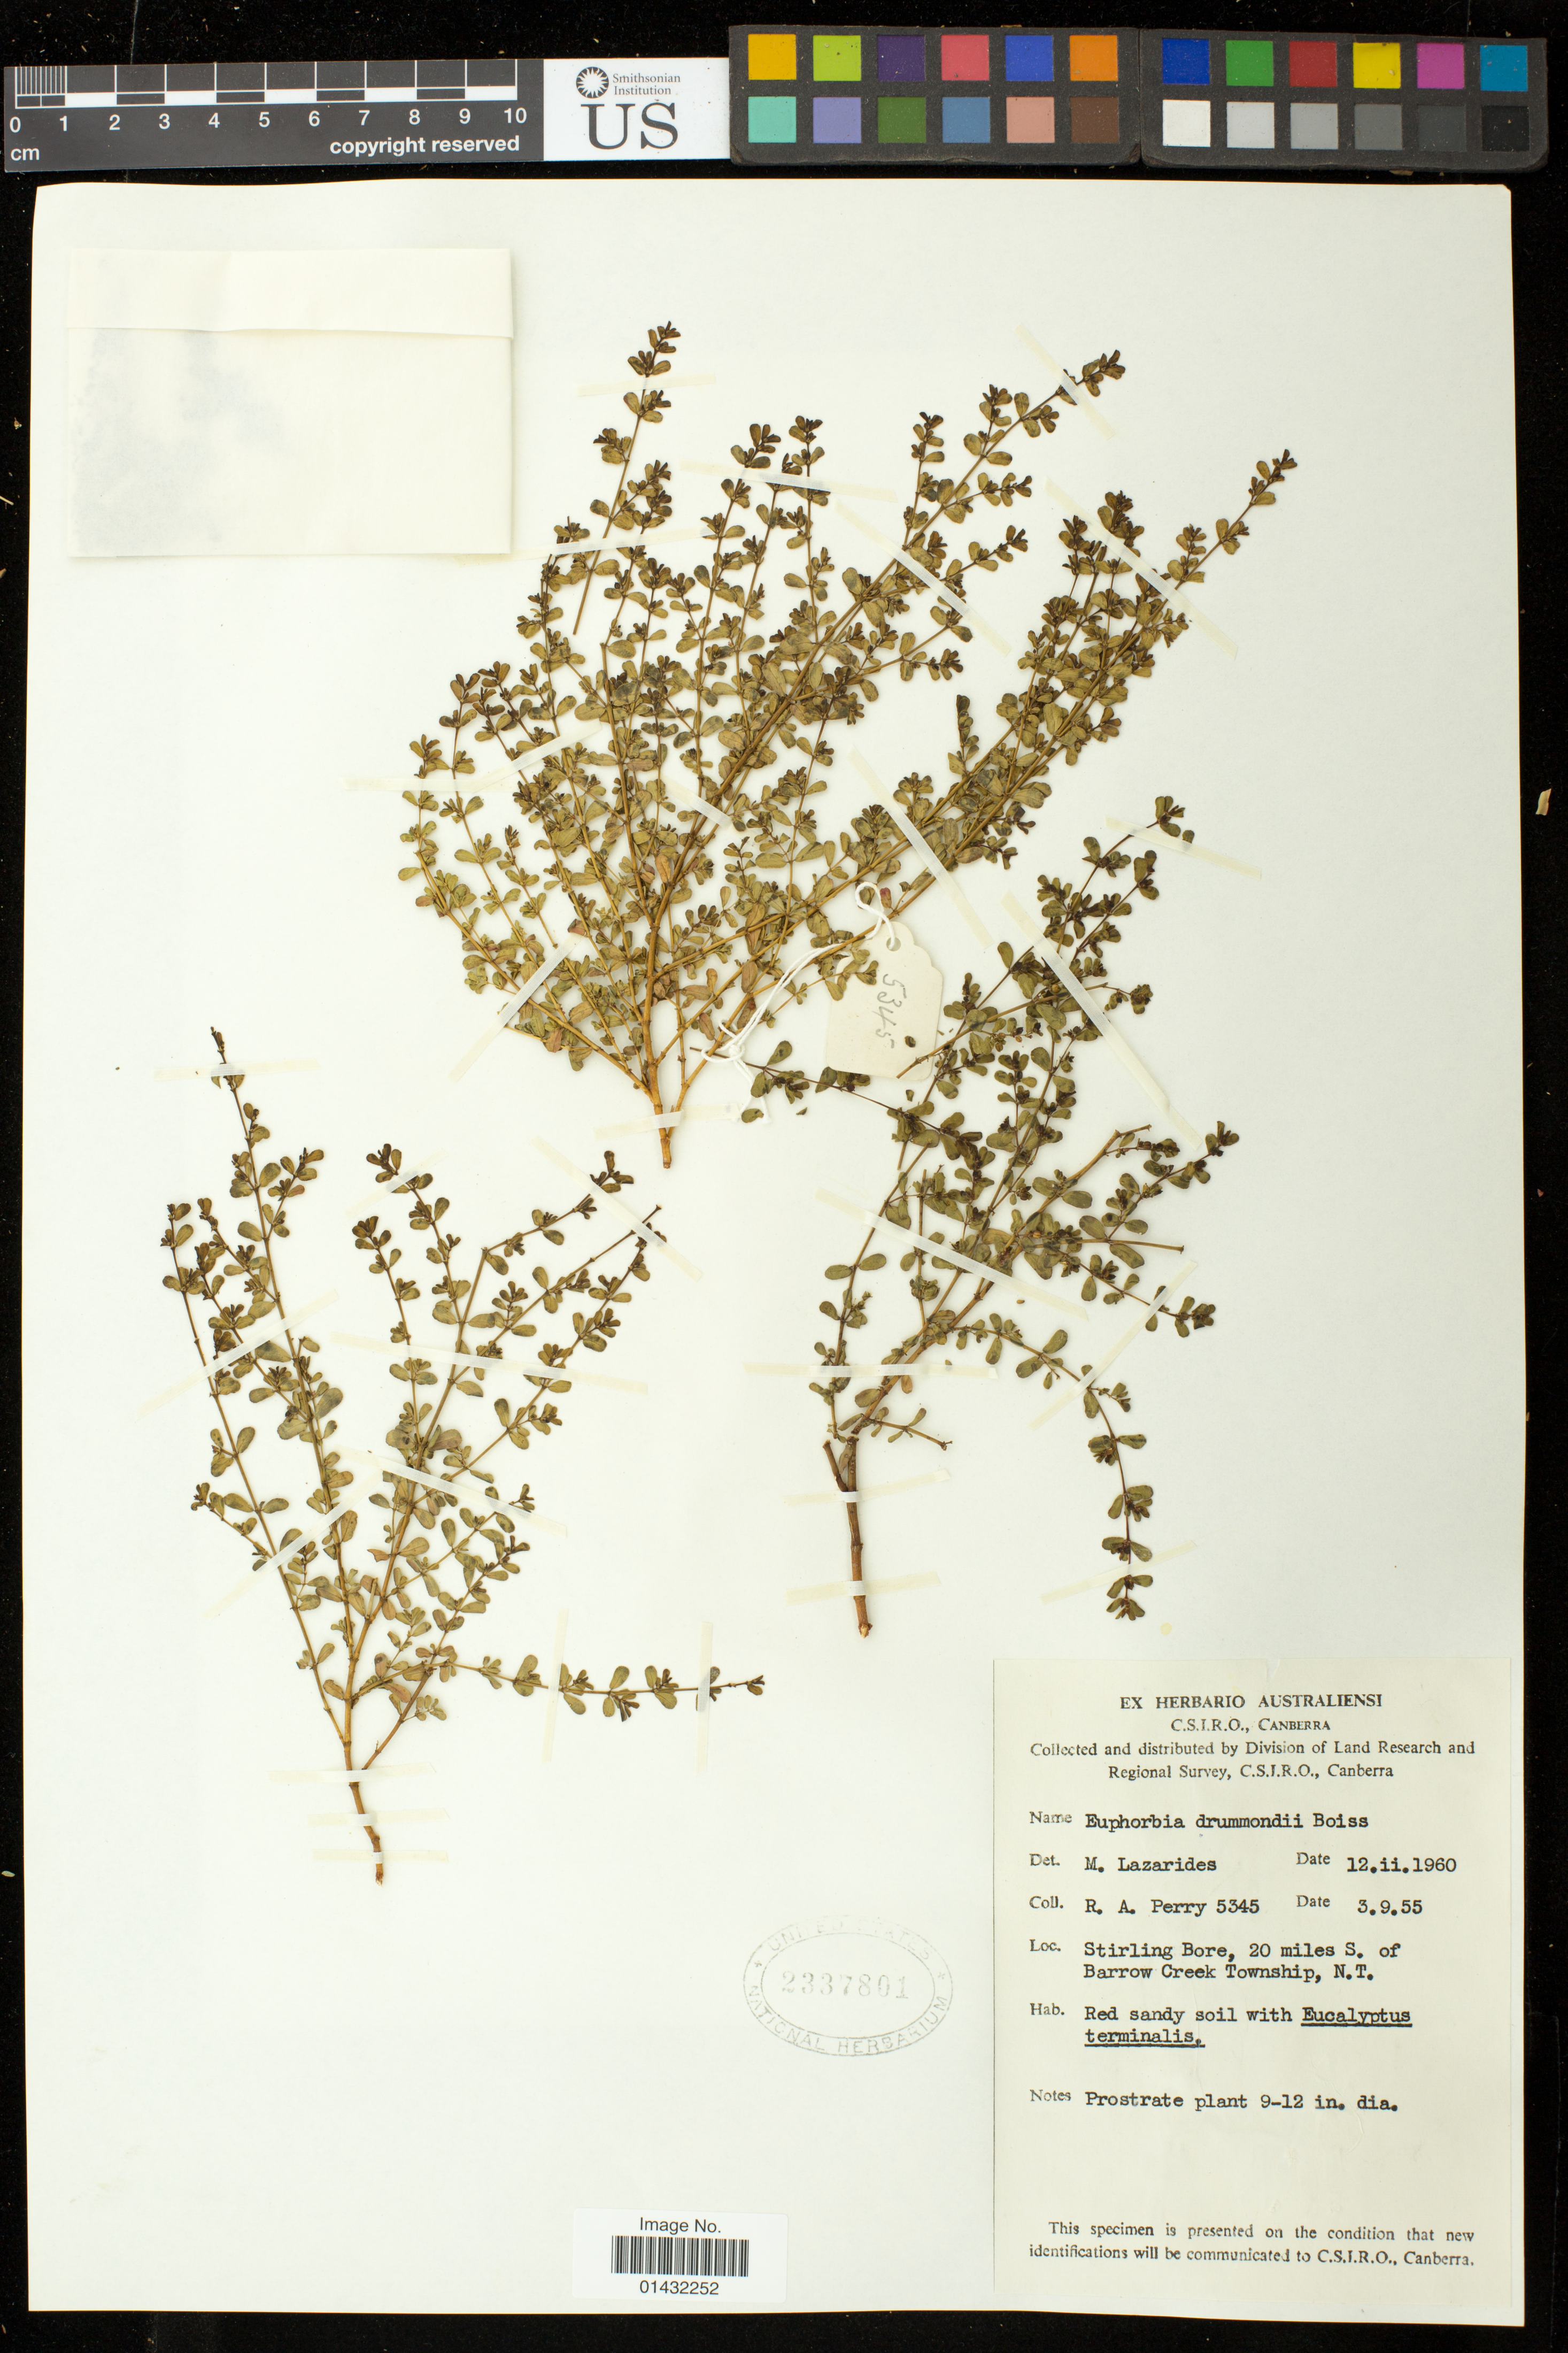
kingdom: Plantae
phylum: Tracheophyta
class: Magnoliopsida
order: Malpighiales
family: Euphorbiaceae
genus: Euphorbia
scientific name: Euphorbia australis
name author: Boiss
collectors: Perry, R. A.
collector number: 5345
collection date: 1955-09-03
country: Australia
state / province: Northern Territory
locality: Stirling Bore, 20 miles S. of Barrow Creek Township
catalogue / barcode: US 2337801